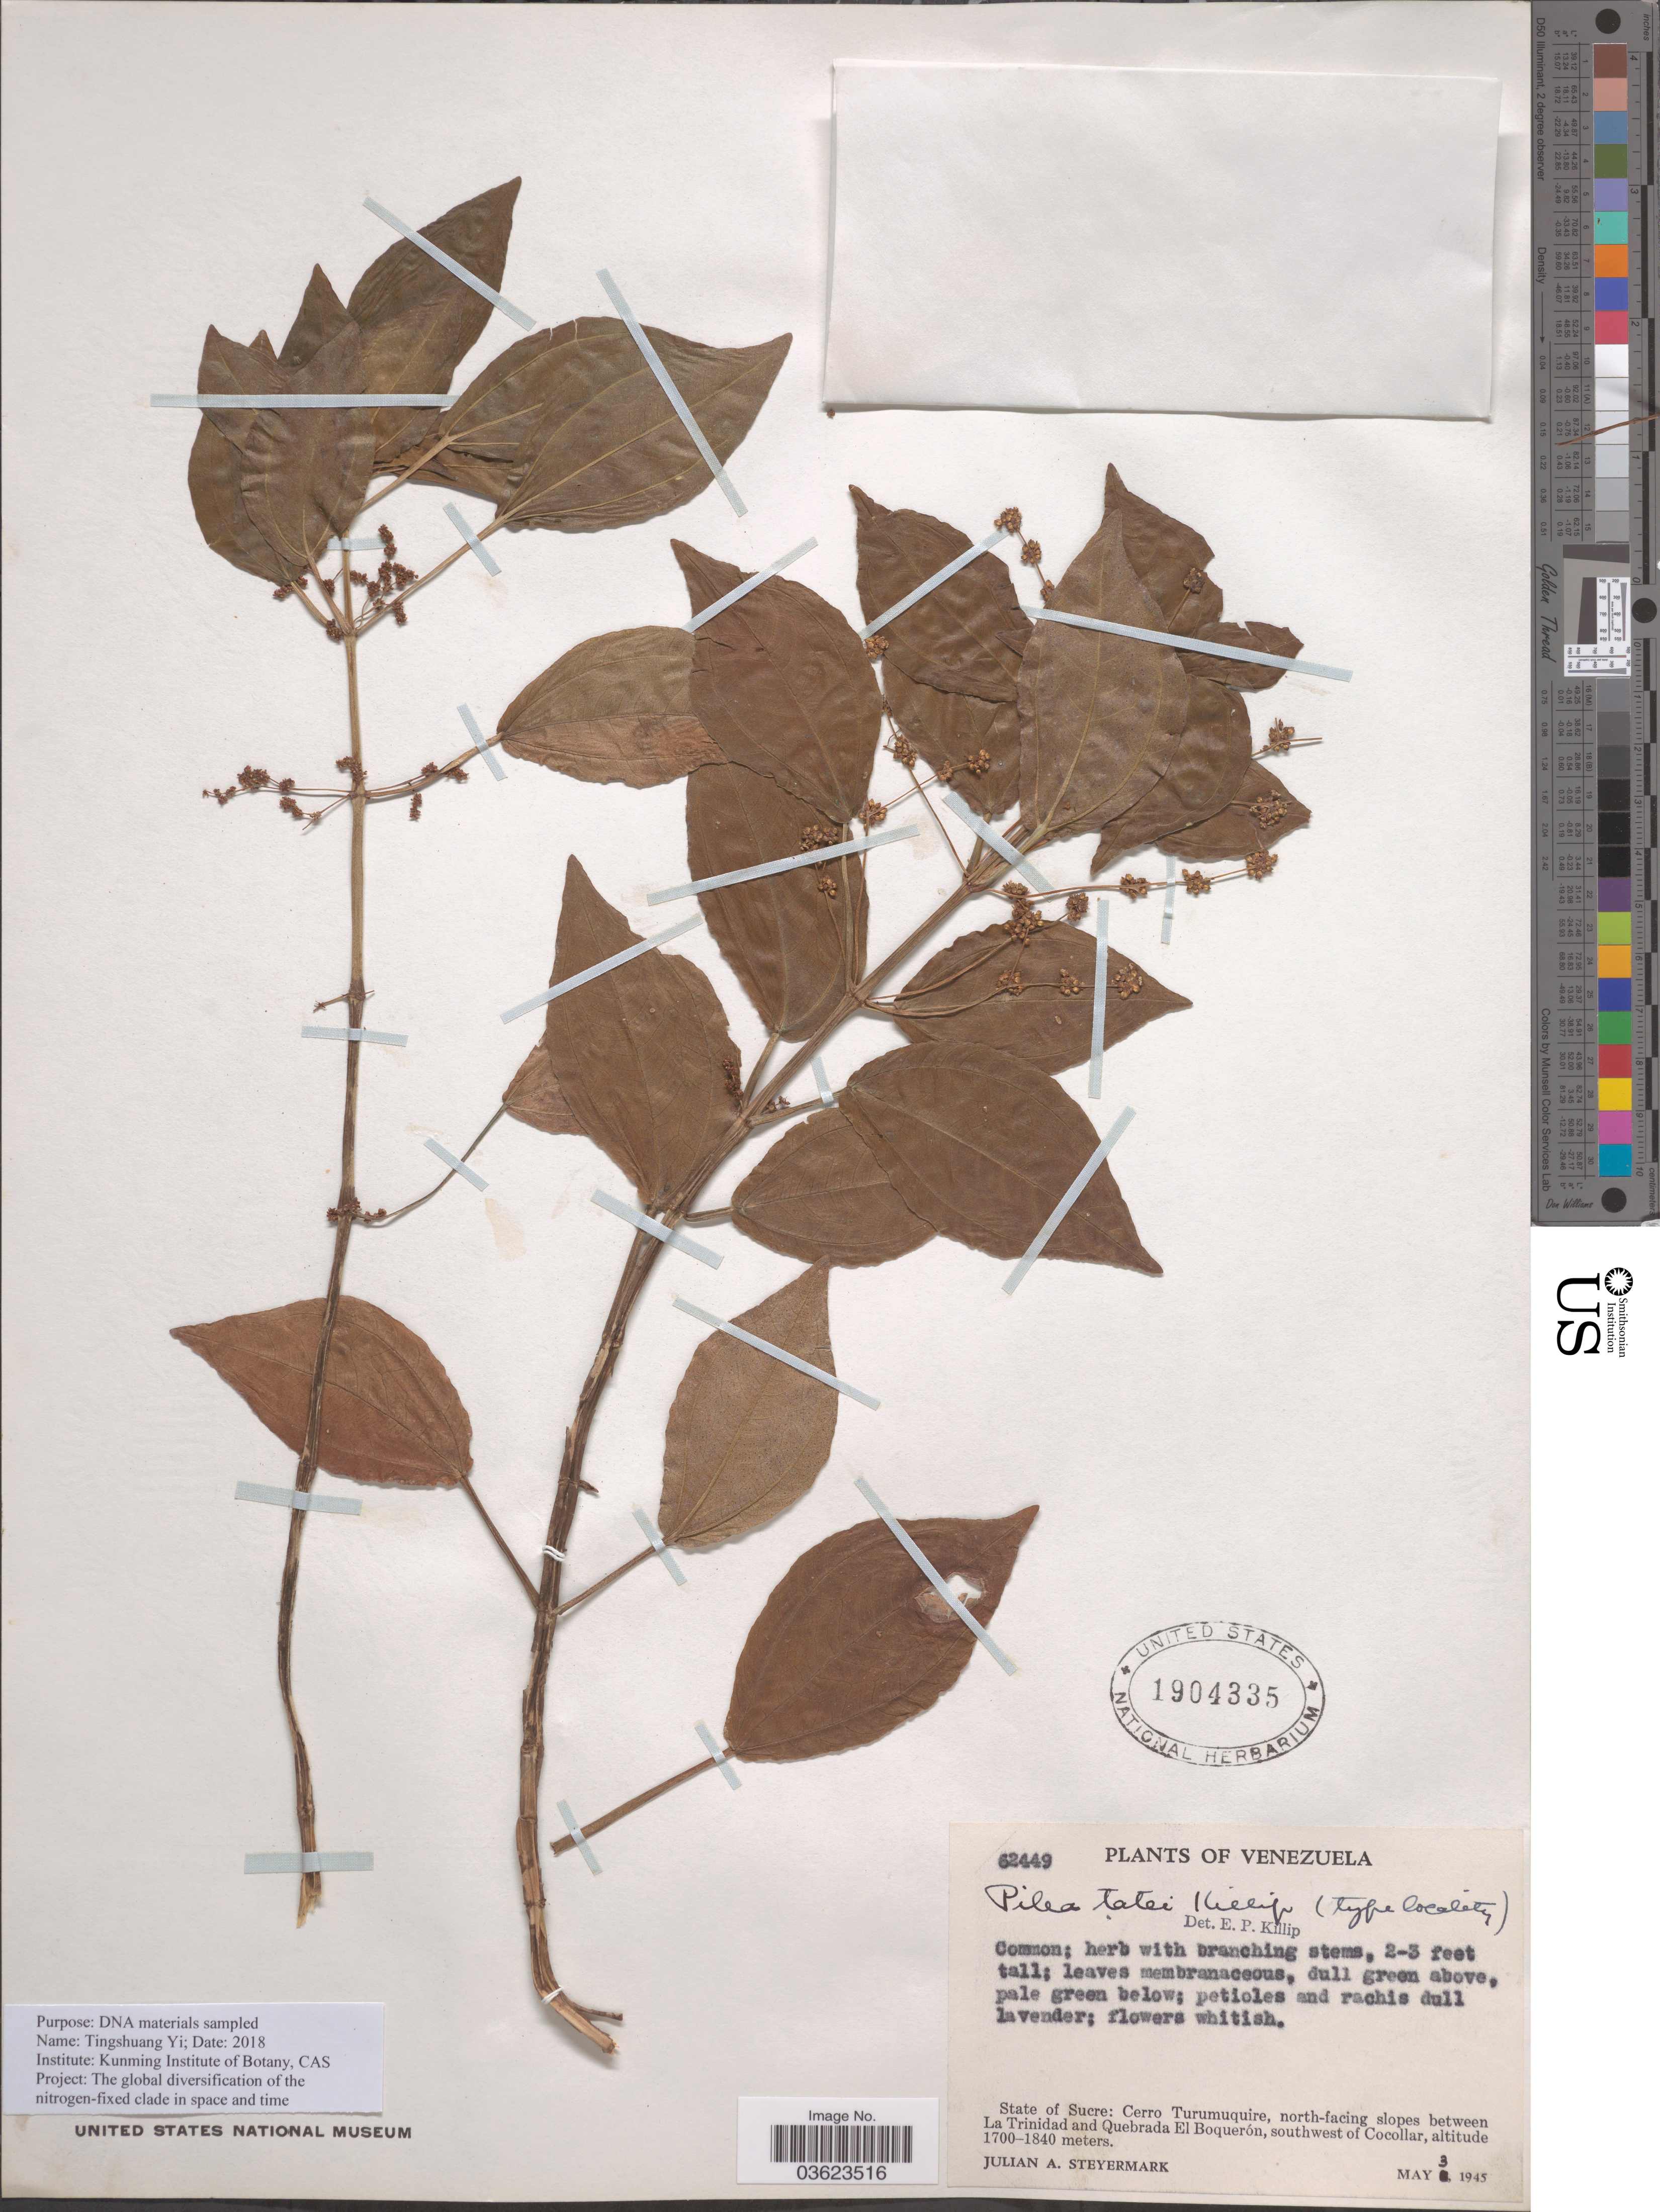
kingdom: Plantae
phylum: Tracheophyta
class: Magnoliopsida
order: Rosales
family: Urticaceae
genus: Pilea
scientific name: Pilea tatei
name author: Killip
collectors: J. Steyermark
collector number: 62449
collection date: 1945-05-03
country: Venezuela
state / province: Sucre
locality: Cerro Turumuquire, north-facing slopes between La Trinidad and Quebrada El Boquerón, southwest of Cocollar.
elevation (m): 1700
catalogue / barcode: US 1904335